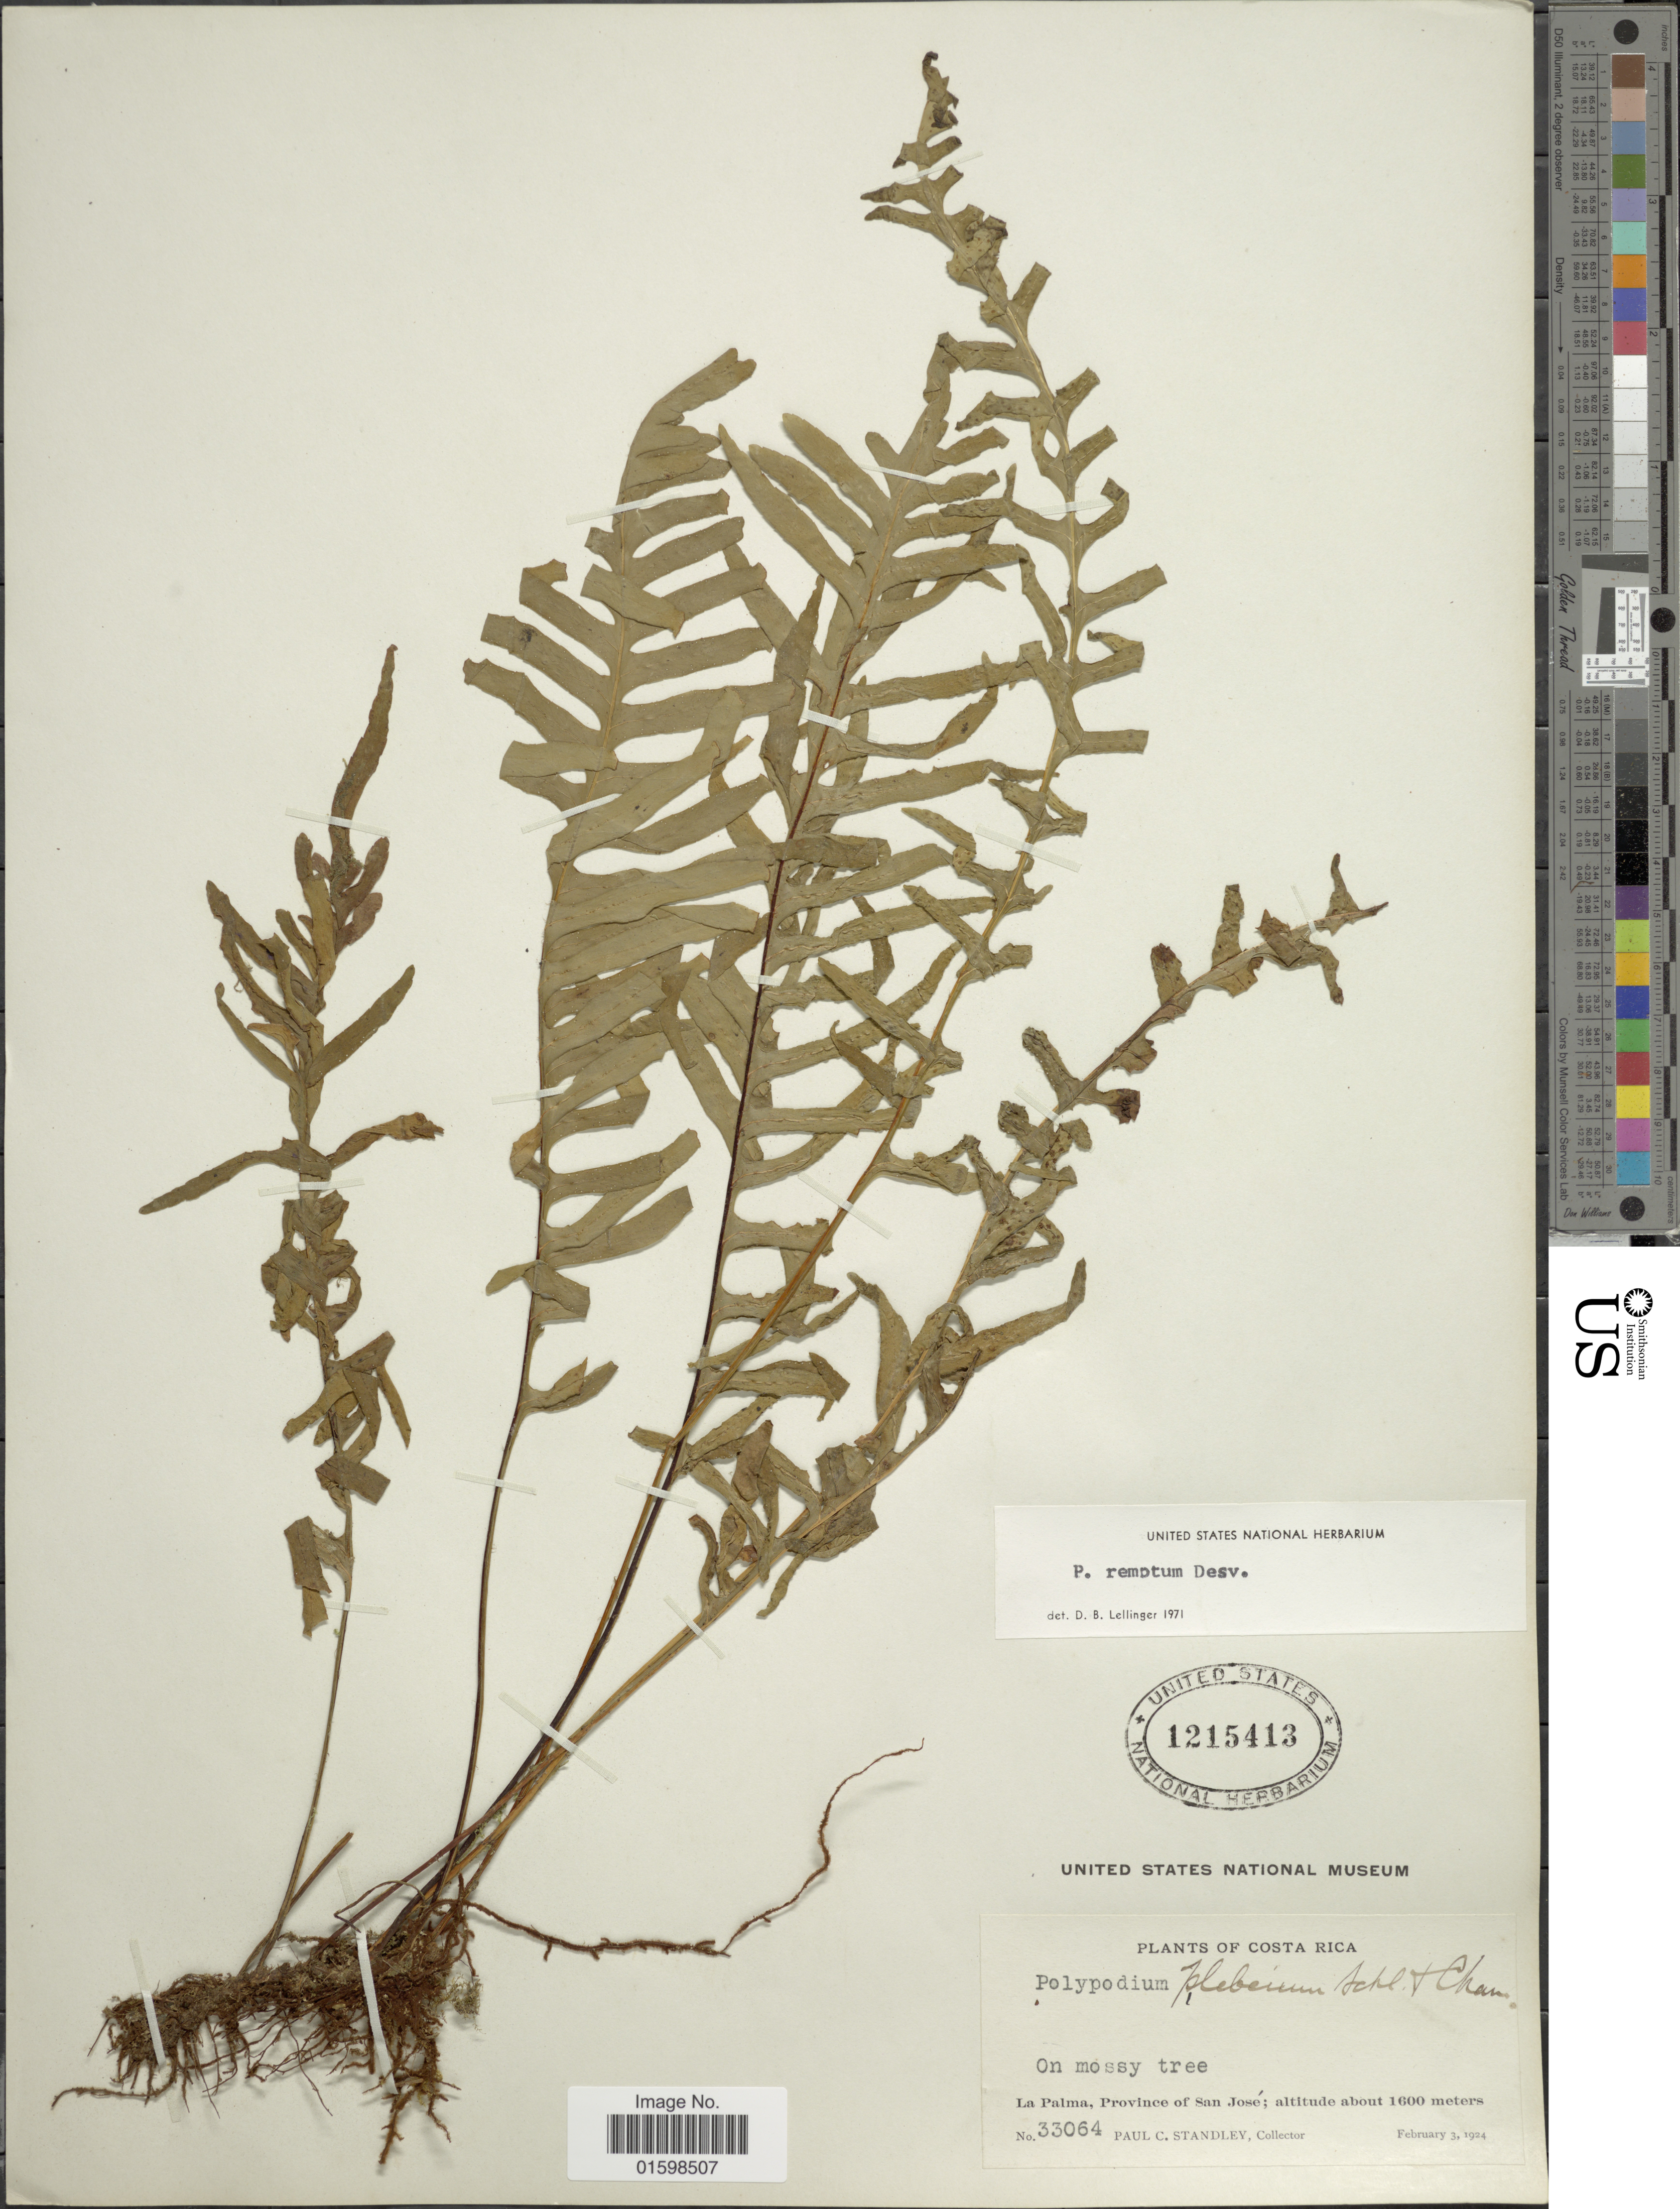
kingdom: Plantae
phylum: Tracheophyta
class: Polypodiopsida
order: Polypodiales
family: Polypodiaceae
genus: Pleopeltis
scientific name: Pleopeltis remota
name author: (Desv.) A.R. Sm.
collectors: P. C. Standley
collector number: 33064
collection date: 1924-02-03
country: Costa Rica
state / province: San José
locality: On mossy tree, La Palma, province of San José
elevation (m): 1600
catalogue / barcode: US 1215413